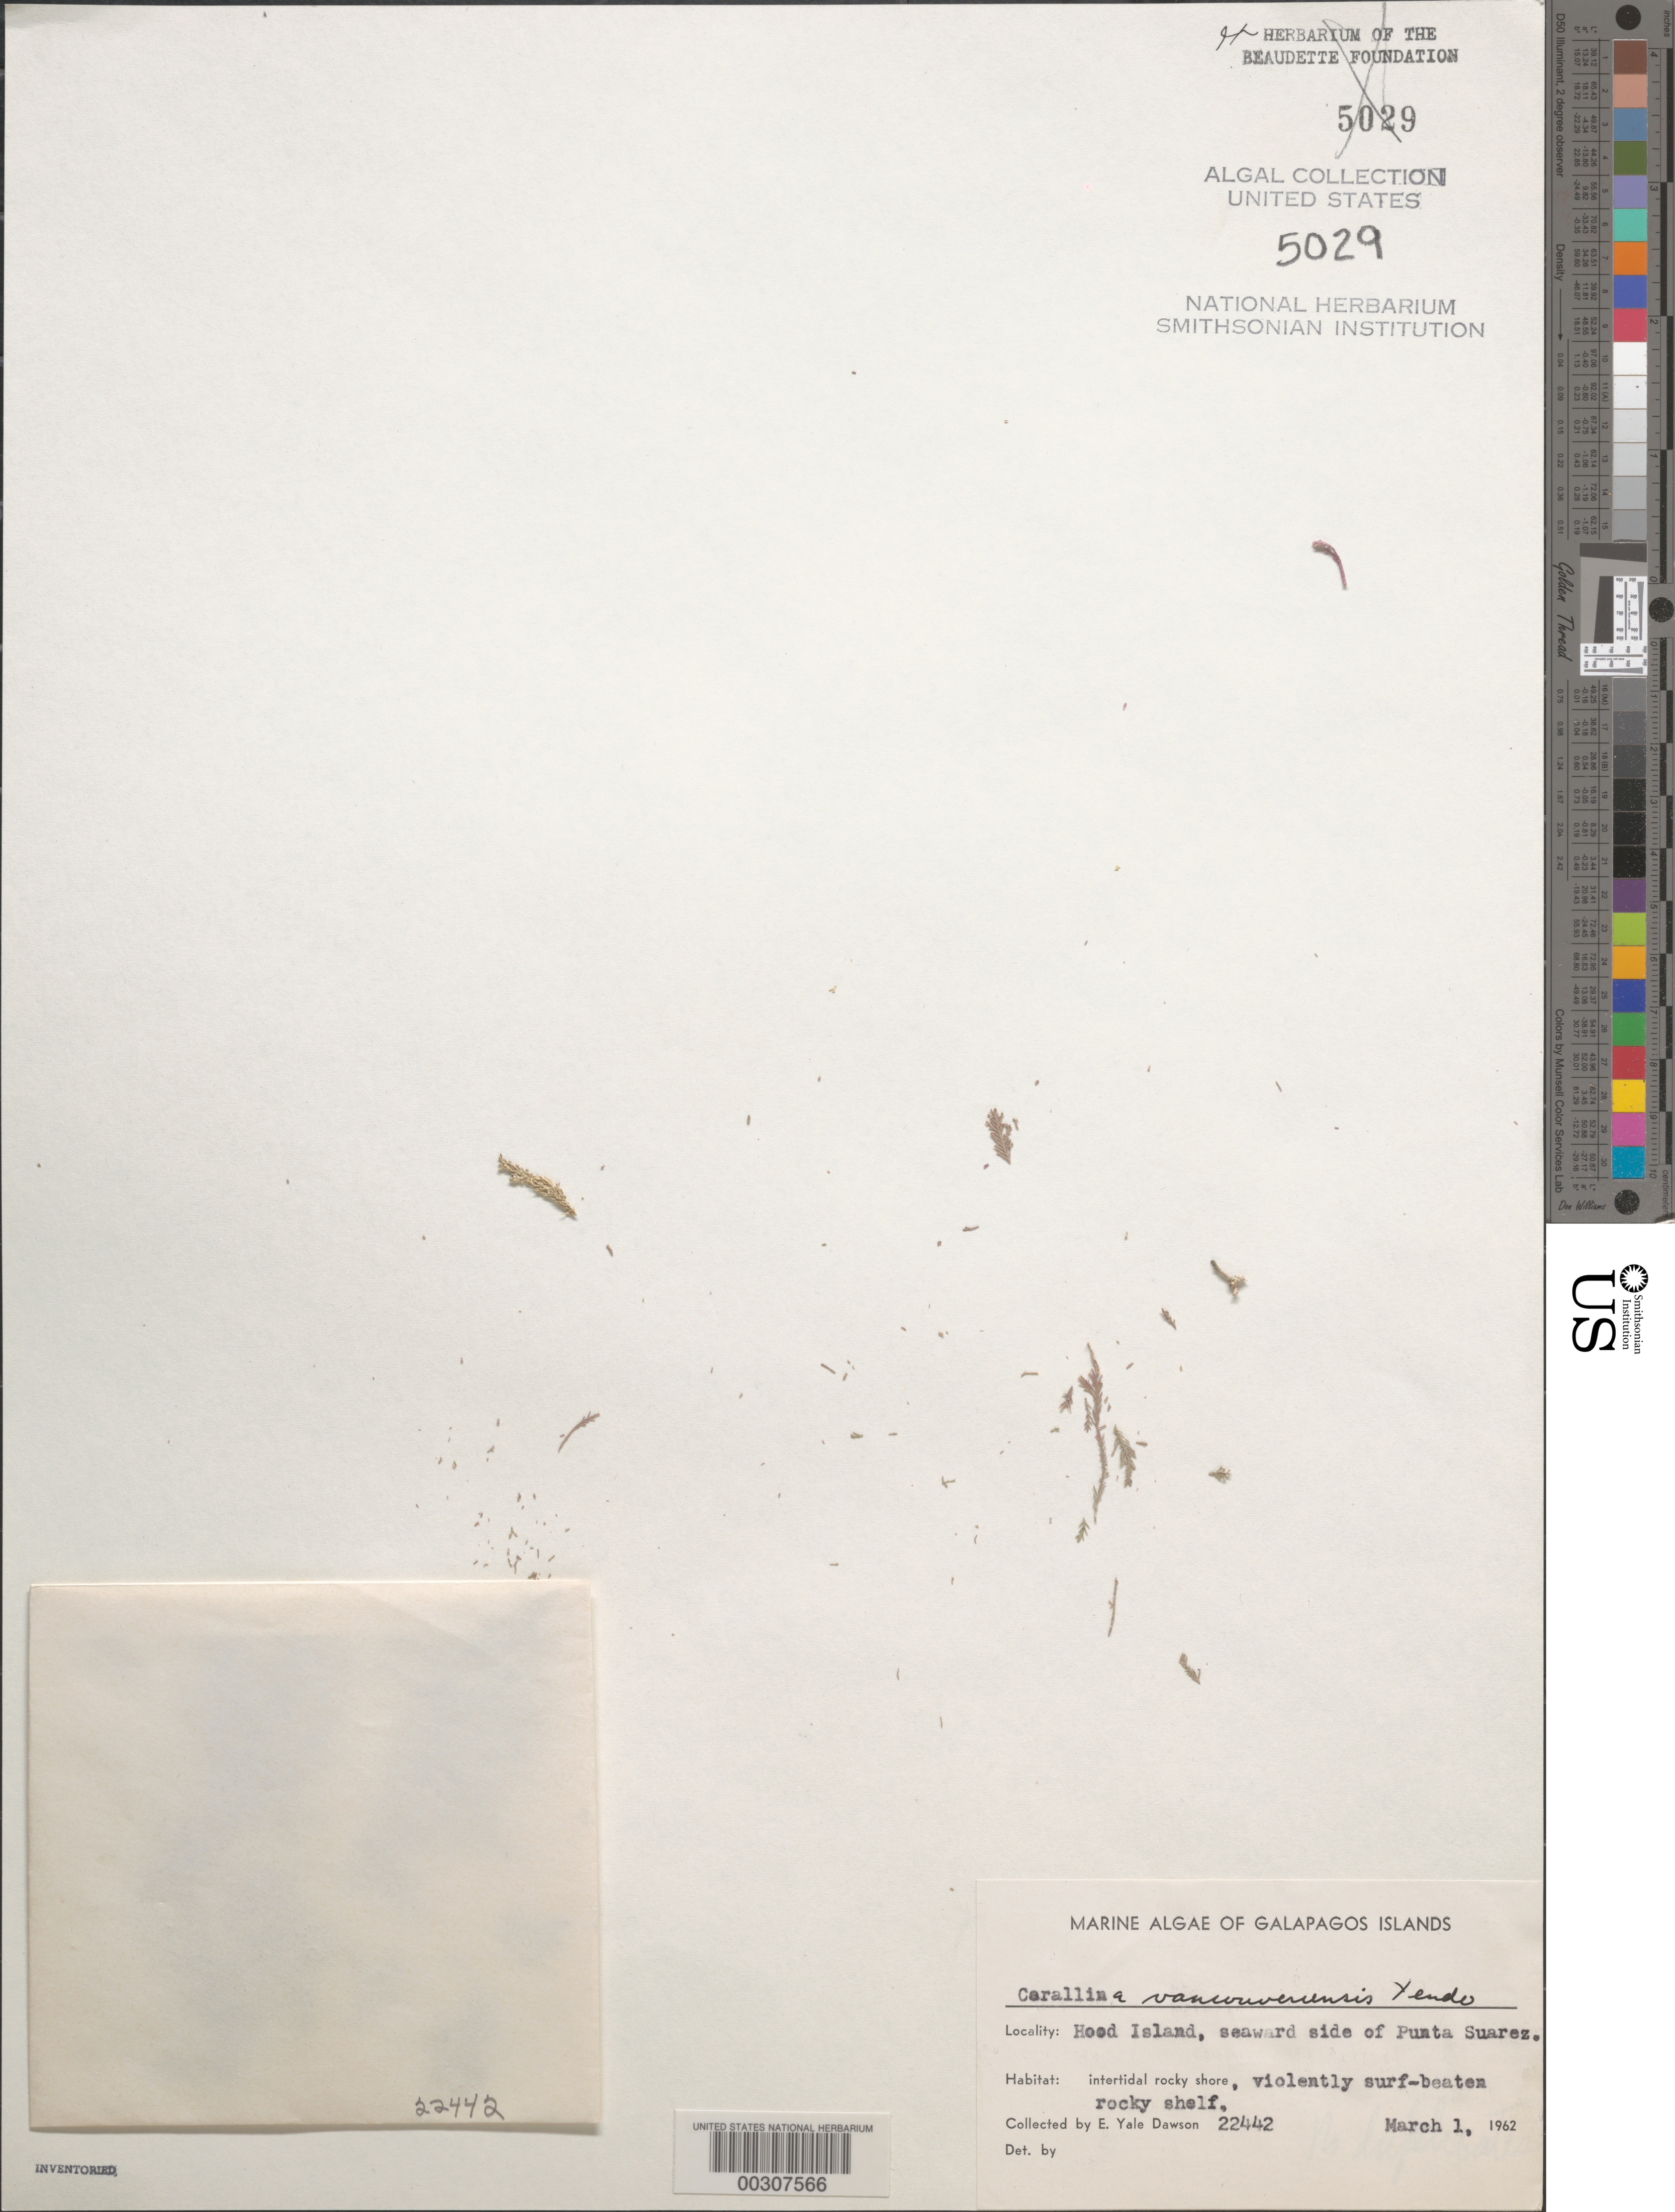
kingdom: Plantae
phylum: Rhodophyta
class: Florideophyceae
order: Corallinales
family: Corallinaceae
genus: Corallina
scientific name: Corallina vancouveriensis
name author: Yendo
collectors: E. Y. Dawson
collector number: EYD 22442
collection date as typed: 01 Mar 1962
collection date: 1962-03-01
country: Ecuador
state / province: Colón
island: Española [Hood]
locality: Punta Suarez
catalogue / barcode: US 5029